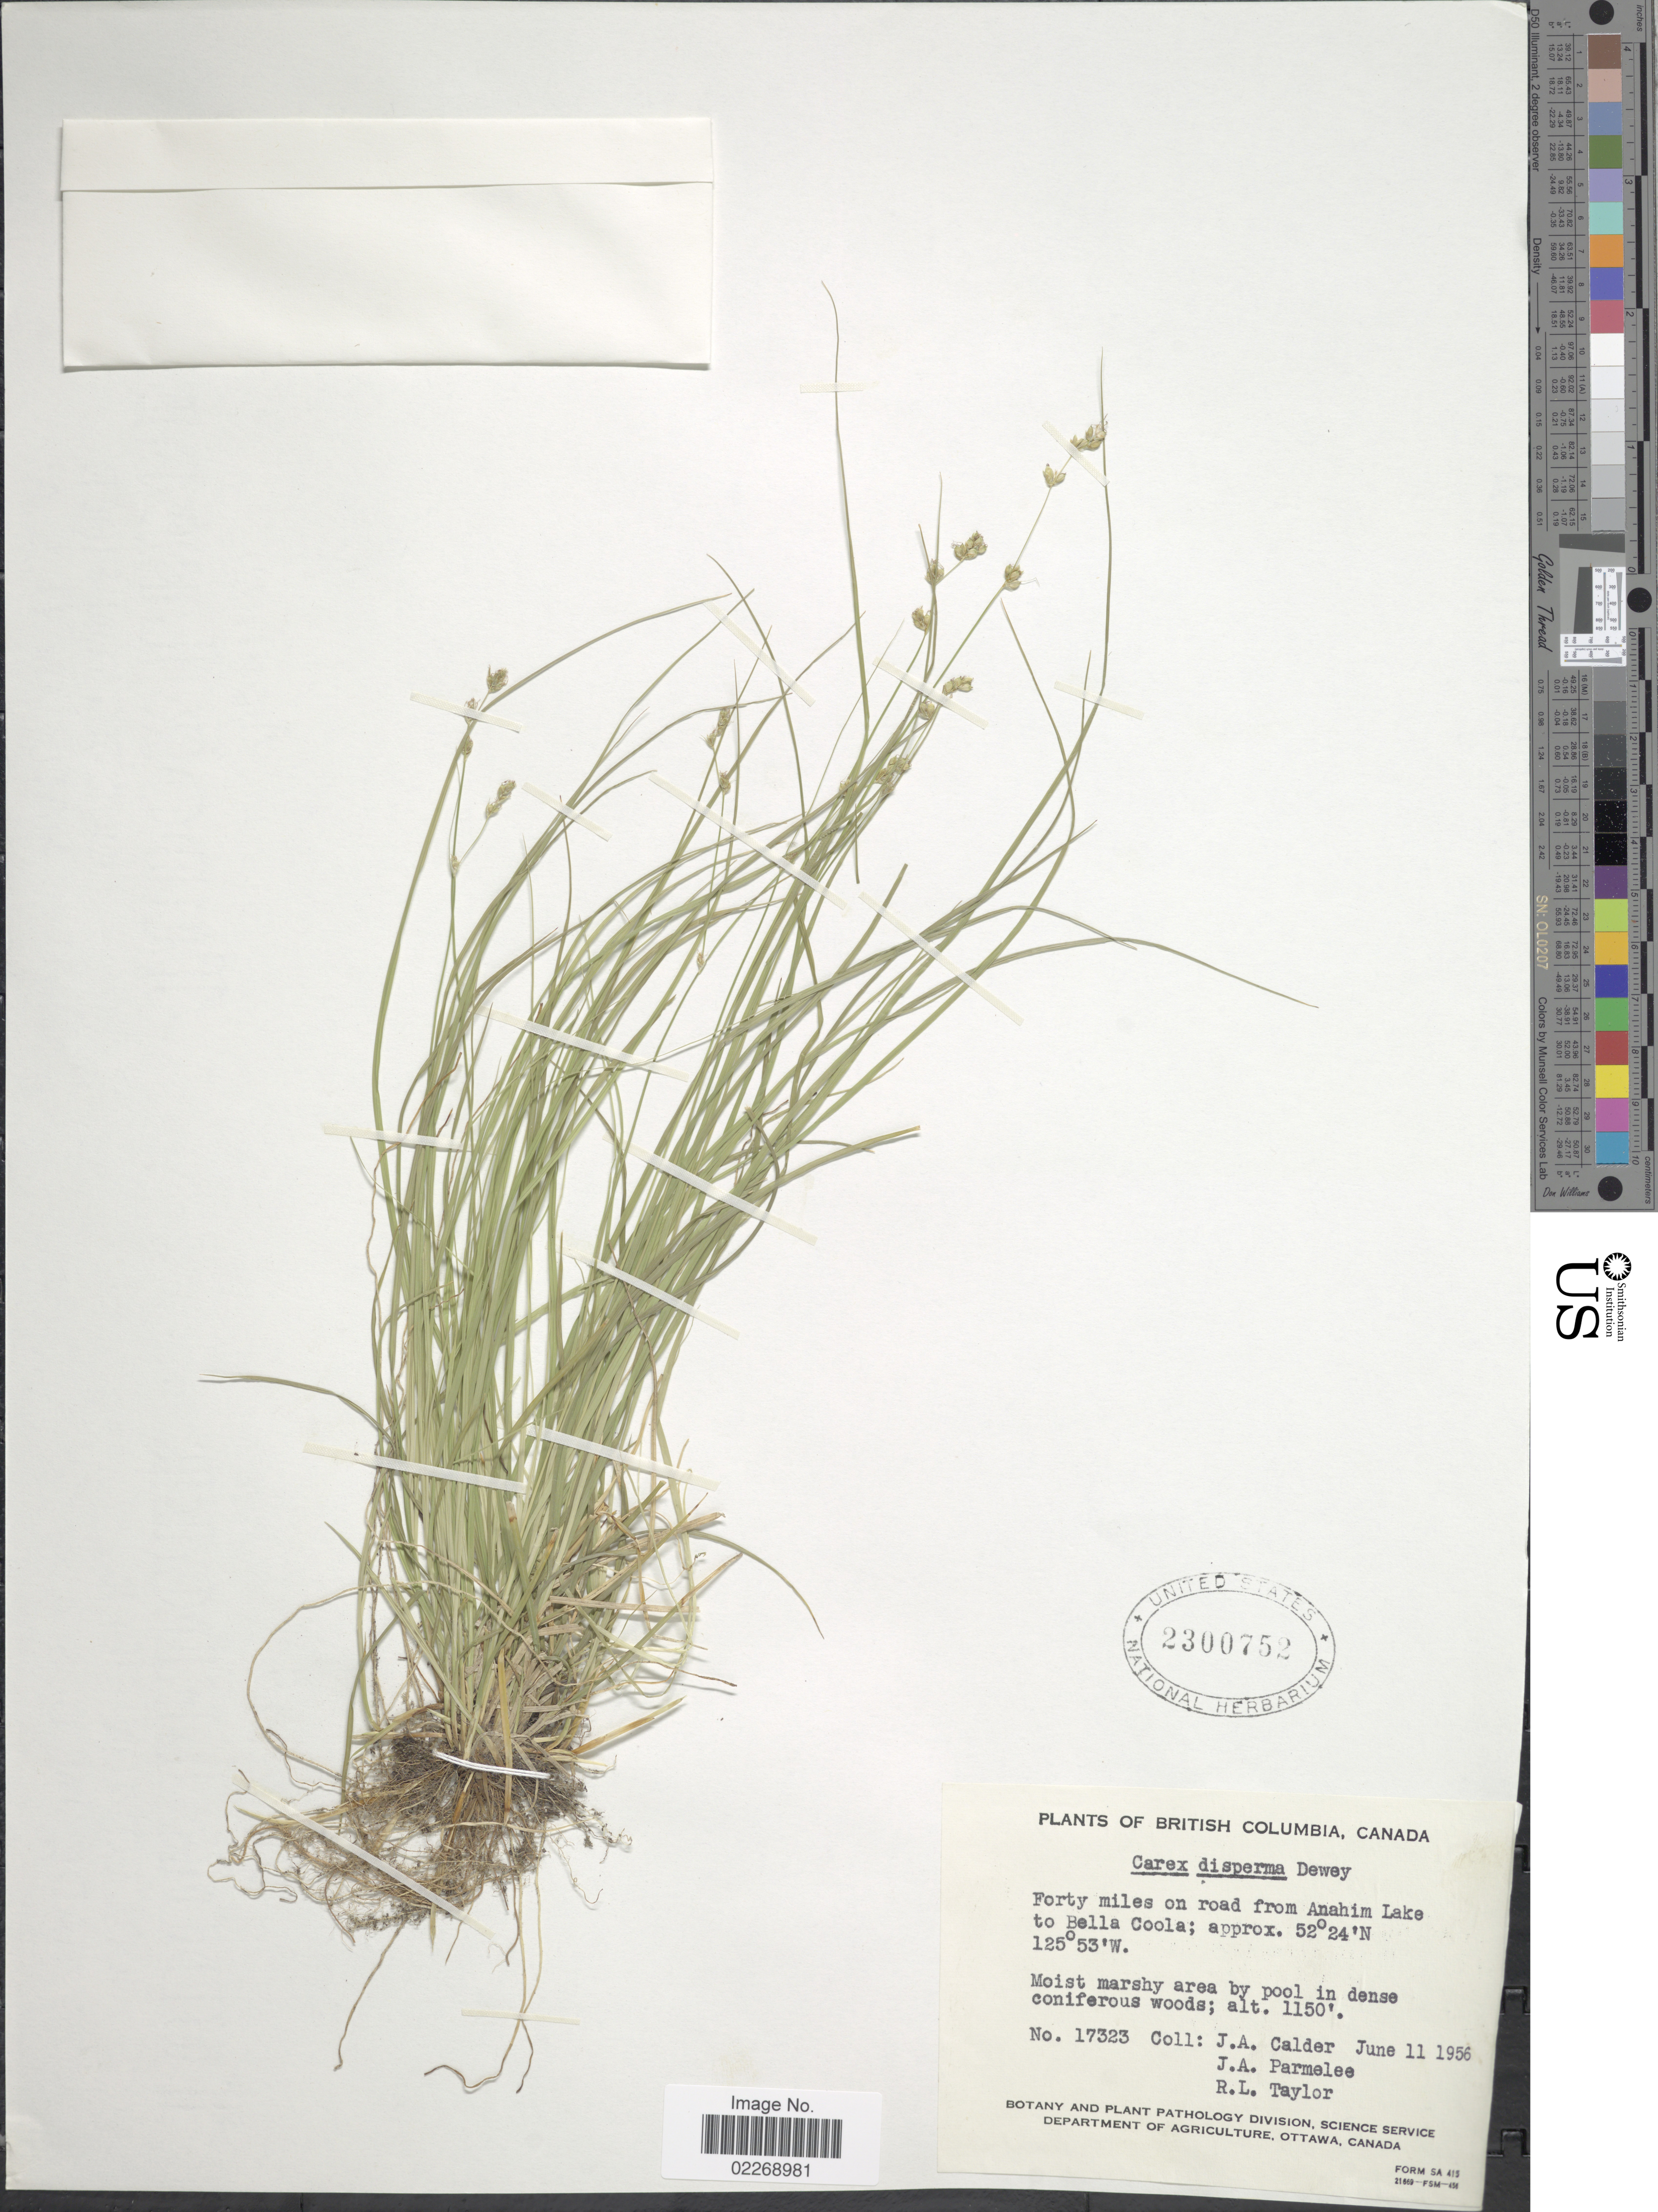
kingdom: Plantae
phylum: Tracheophyta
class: Liliopsida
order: Poales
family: Cyperaceae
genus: Carex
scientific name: Carex disperma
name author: Dewey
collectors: J. A. Calder, J. A. Parmelee & R. Taylor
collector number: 17323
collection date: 1956-06-11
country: Canada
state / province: British Columbia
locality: Forty miles on road from Anahim Lake to Bella Coola, Moist marshy area by pool in dense coniferous woods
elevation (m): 351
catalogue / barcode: US 2300752